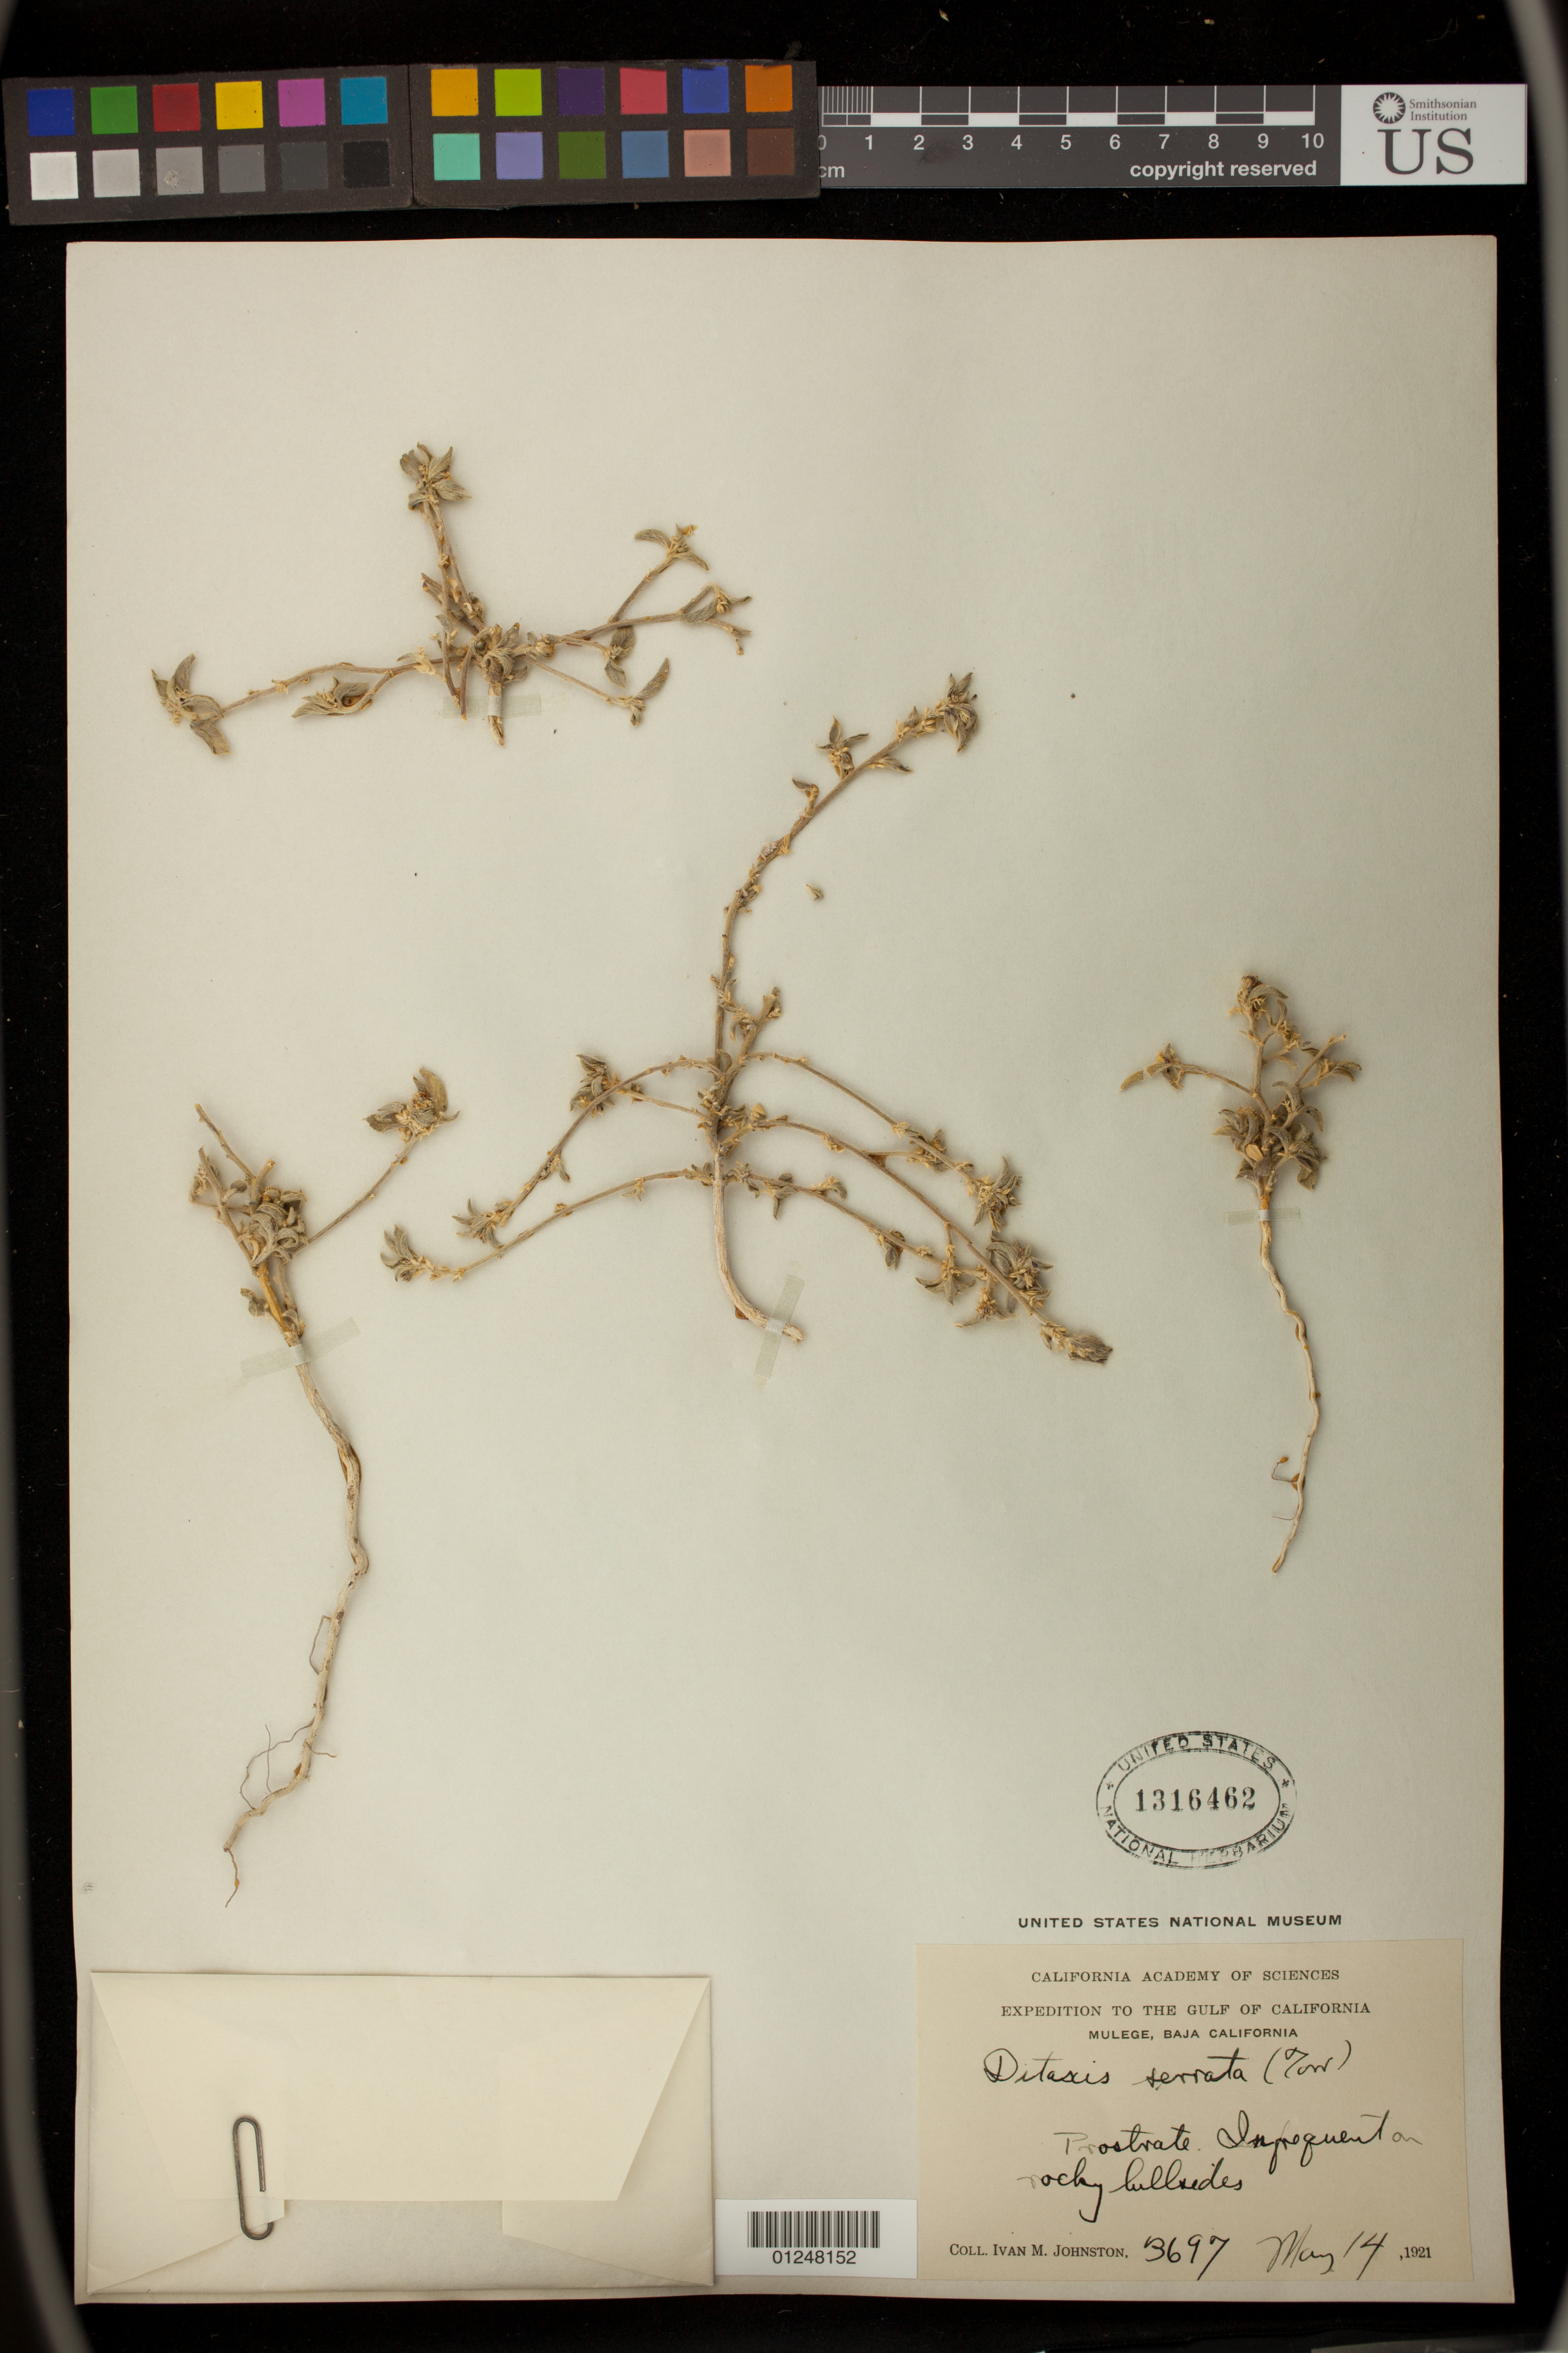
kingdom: Plantae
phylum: Tracheophyta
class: Magnoliopsida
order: Malpighiales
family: Euphorbiaceae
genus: Ditaxis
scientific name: Ditaxis serrata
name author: (Torr.) A. Heller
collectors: I.M. Johnston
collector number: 3697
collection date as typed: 14 May 1921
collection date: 1921-05-14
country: Mexico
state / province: Baja California Sur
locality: Mulege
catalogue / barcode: US 1316462